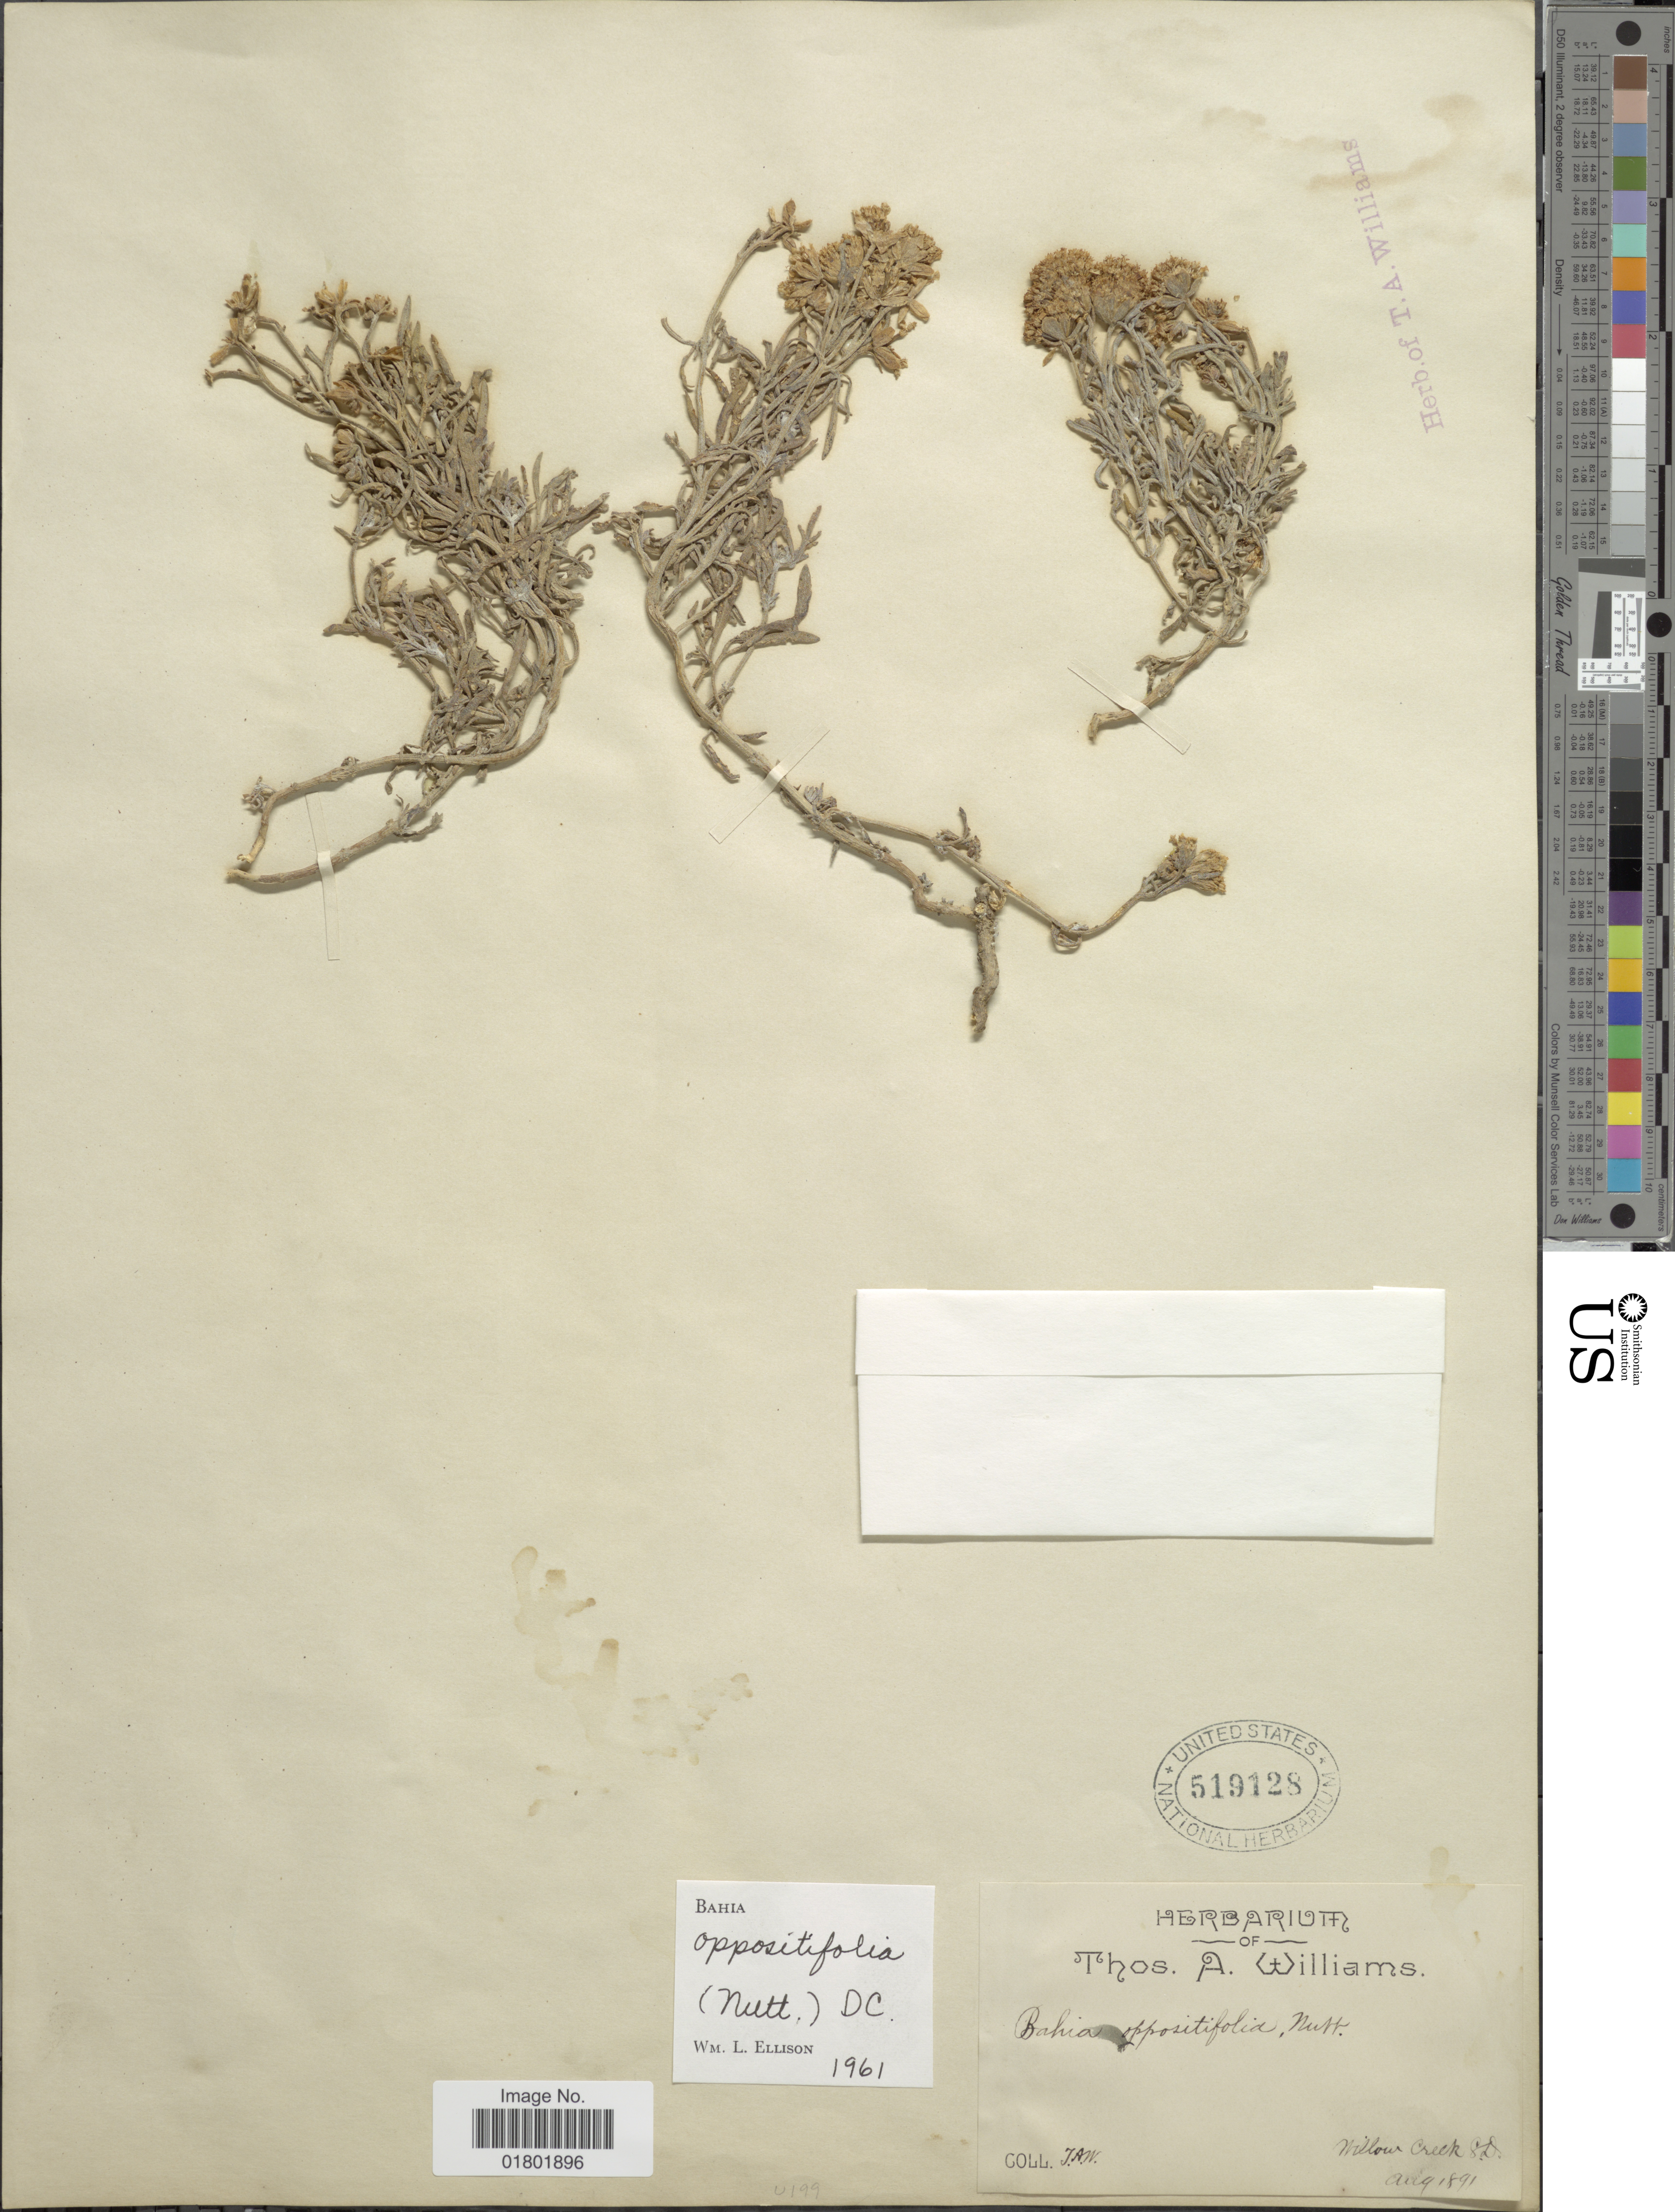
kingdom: Plantae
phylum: Tracheophyta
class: Magnoliopsida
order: Asterales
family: Asteraceae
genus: Bahia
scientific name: Bahia oppositifolia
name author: Nutt.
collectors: T. A. Williams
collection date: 1891-08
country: United States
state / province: South Dakota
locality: Willow Creek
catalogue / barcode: US 519128